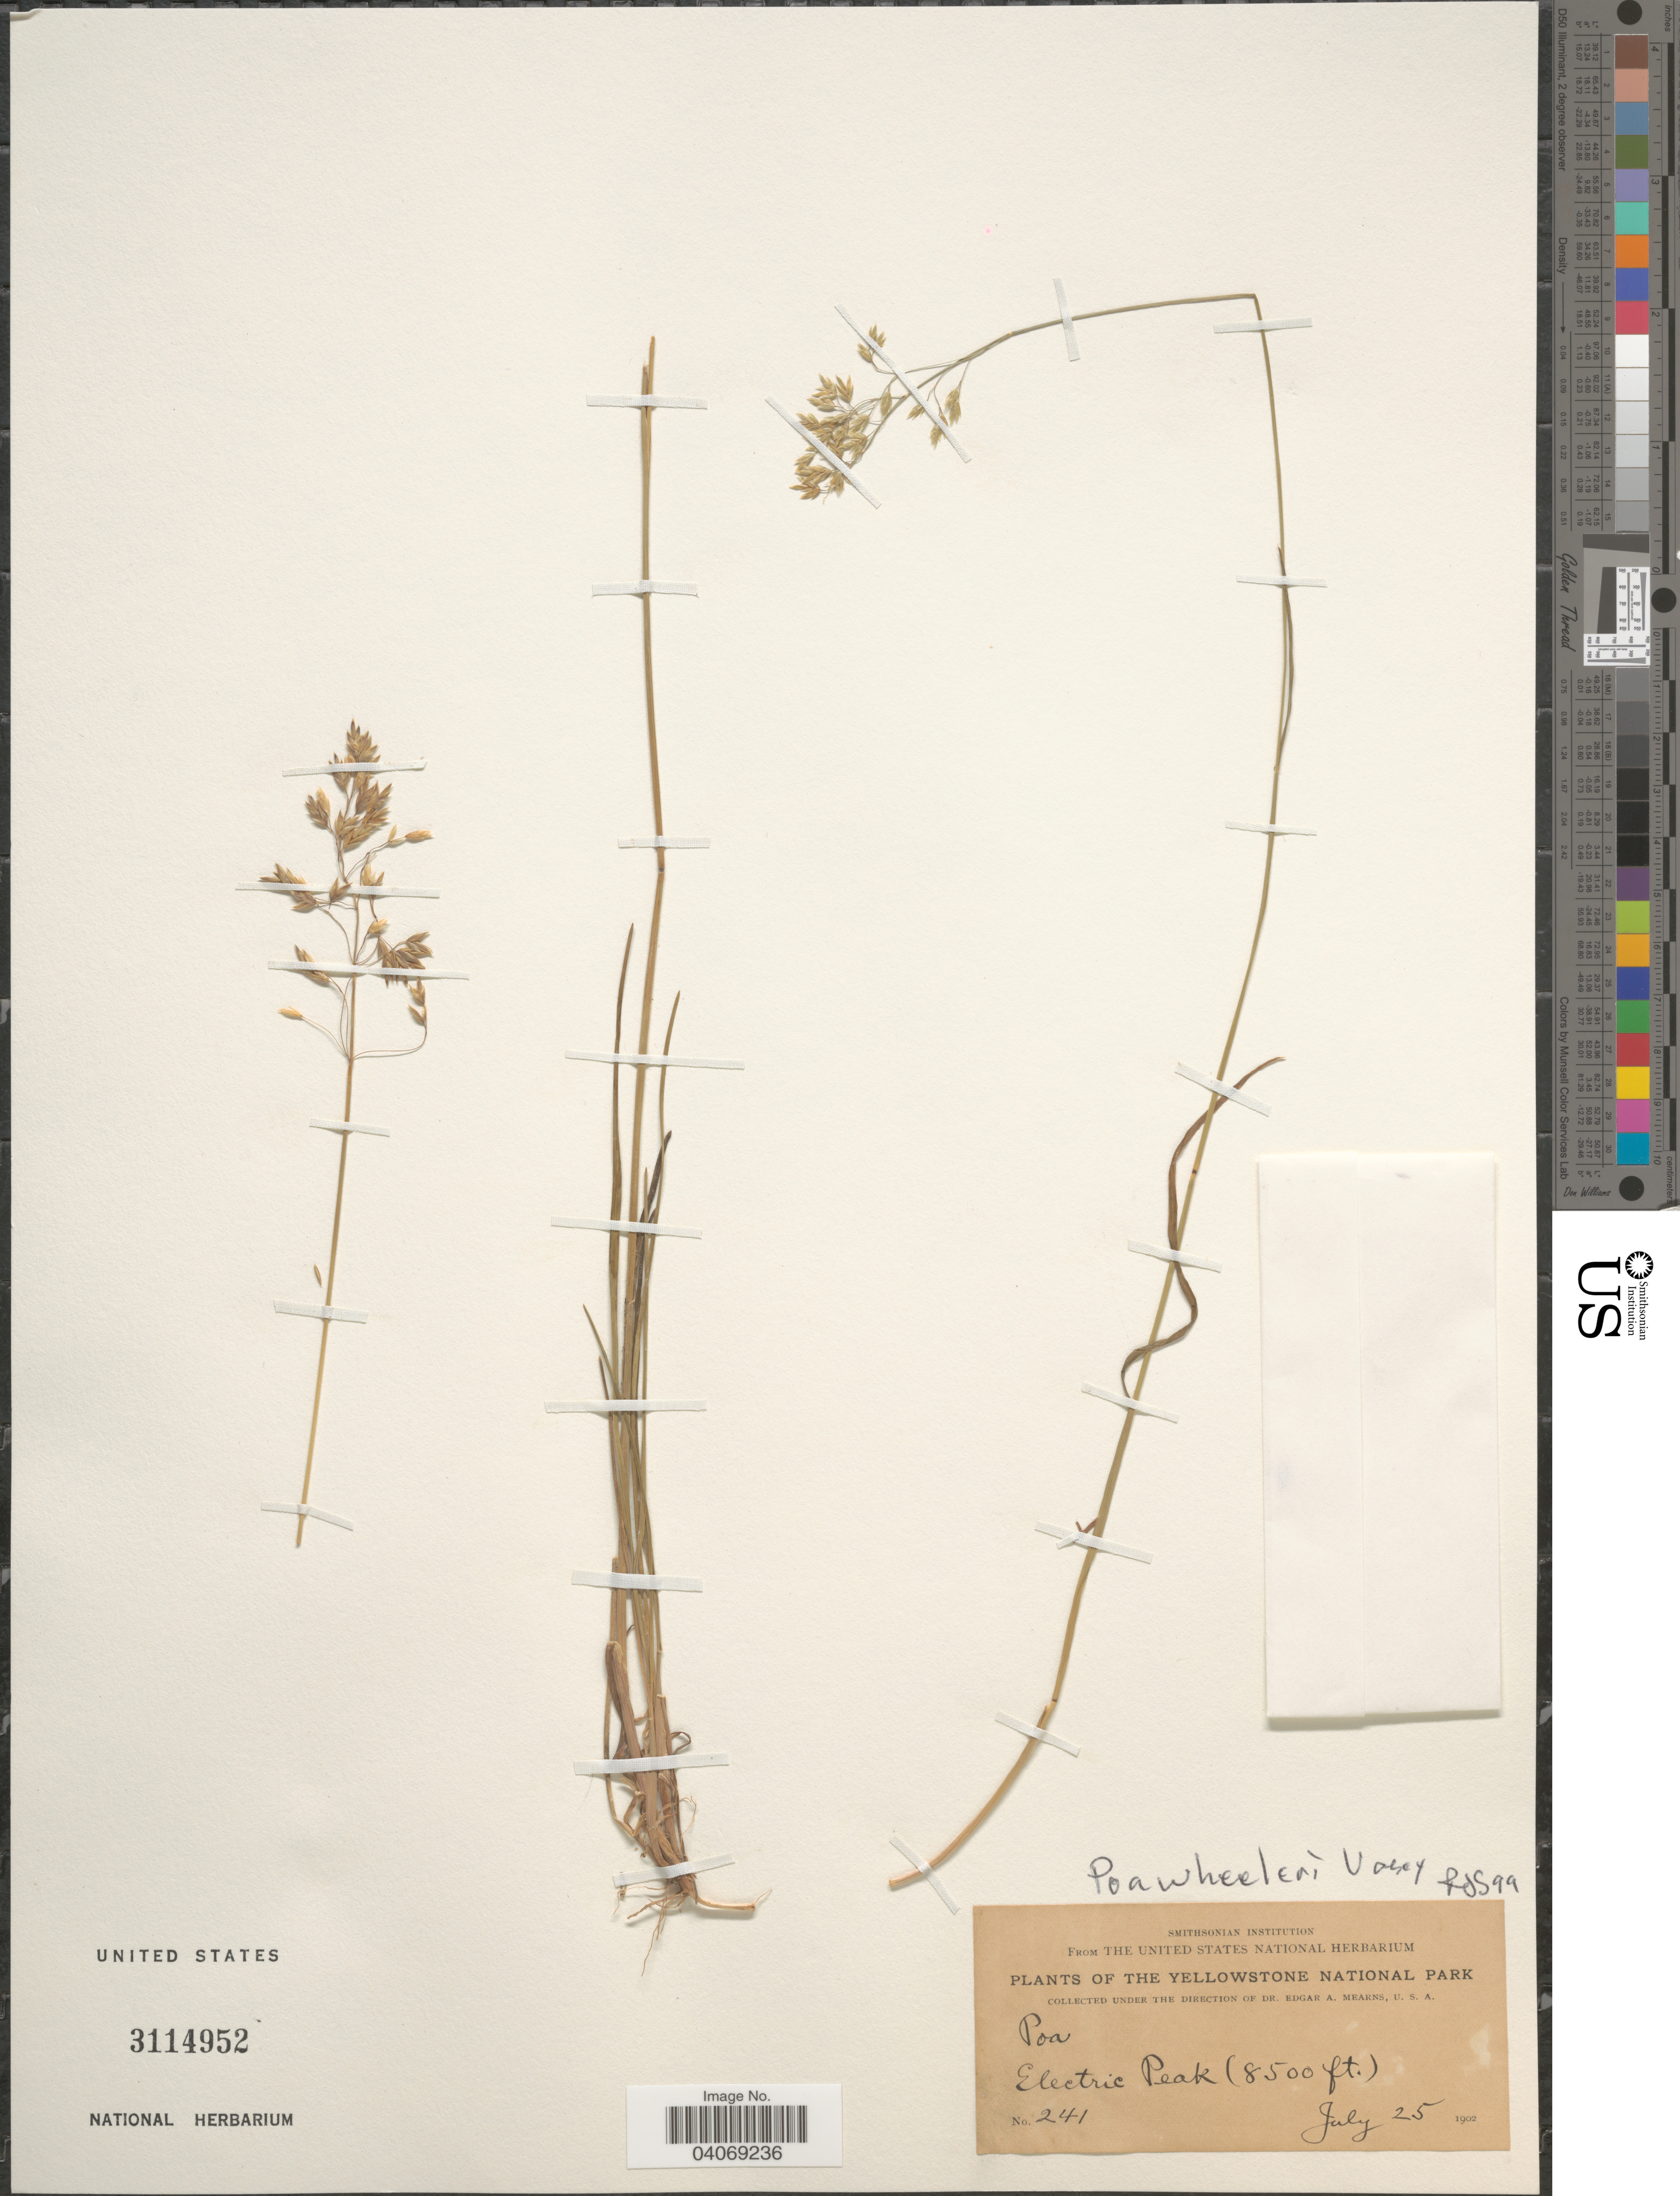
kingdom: Plantae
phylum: Tracheophyta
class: Liliopsida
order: Poales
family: Poaceae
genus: Poa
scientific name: Poa wheeleri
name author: Vasey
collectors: E. A. Mearns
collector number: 241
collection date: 1902-07-25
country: United States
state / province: Montana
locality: Yellowstone National Park. Electric Peak.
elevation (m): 2591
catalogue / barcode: US 3114952